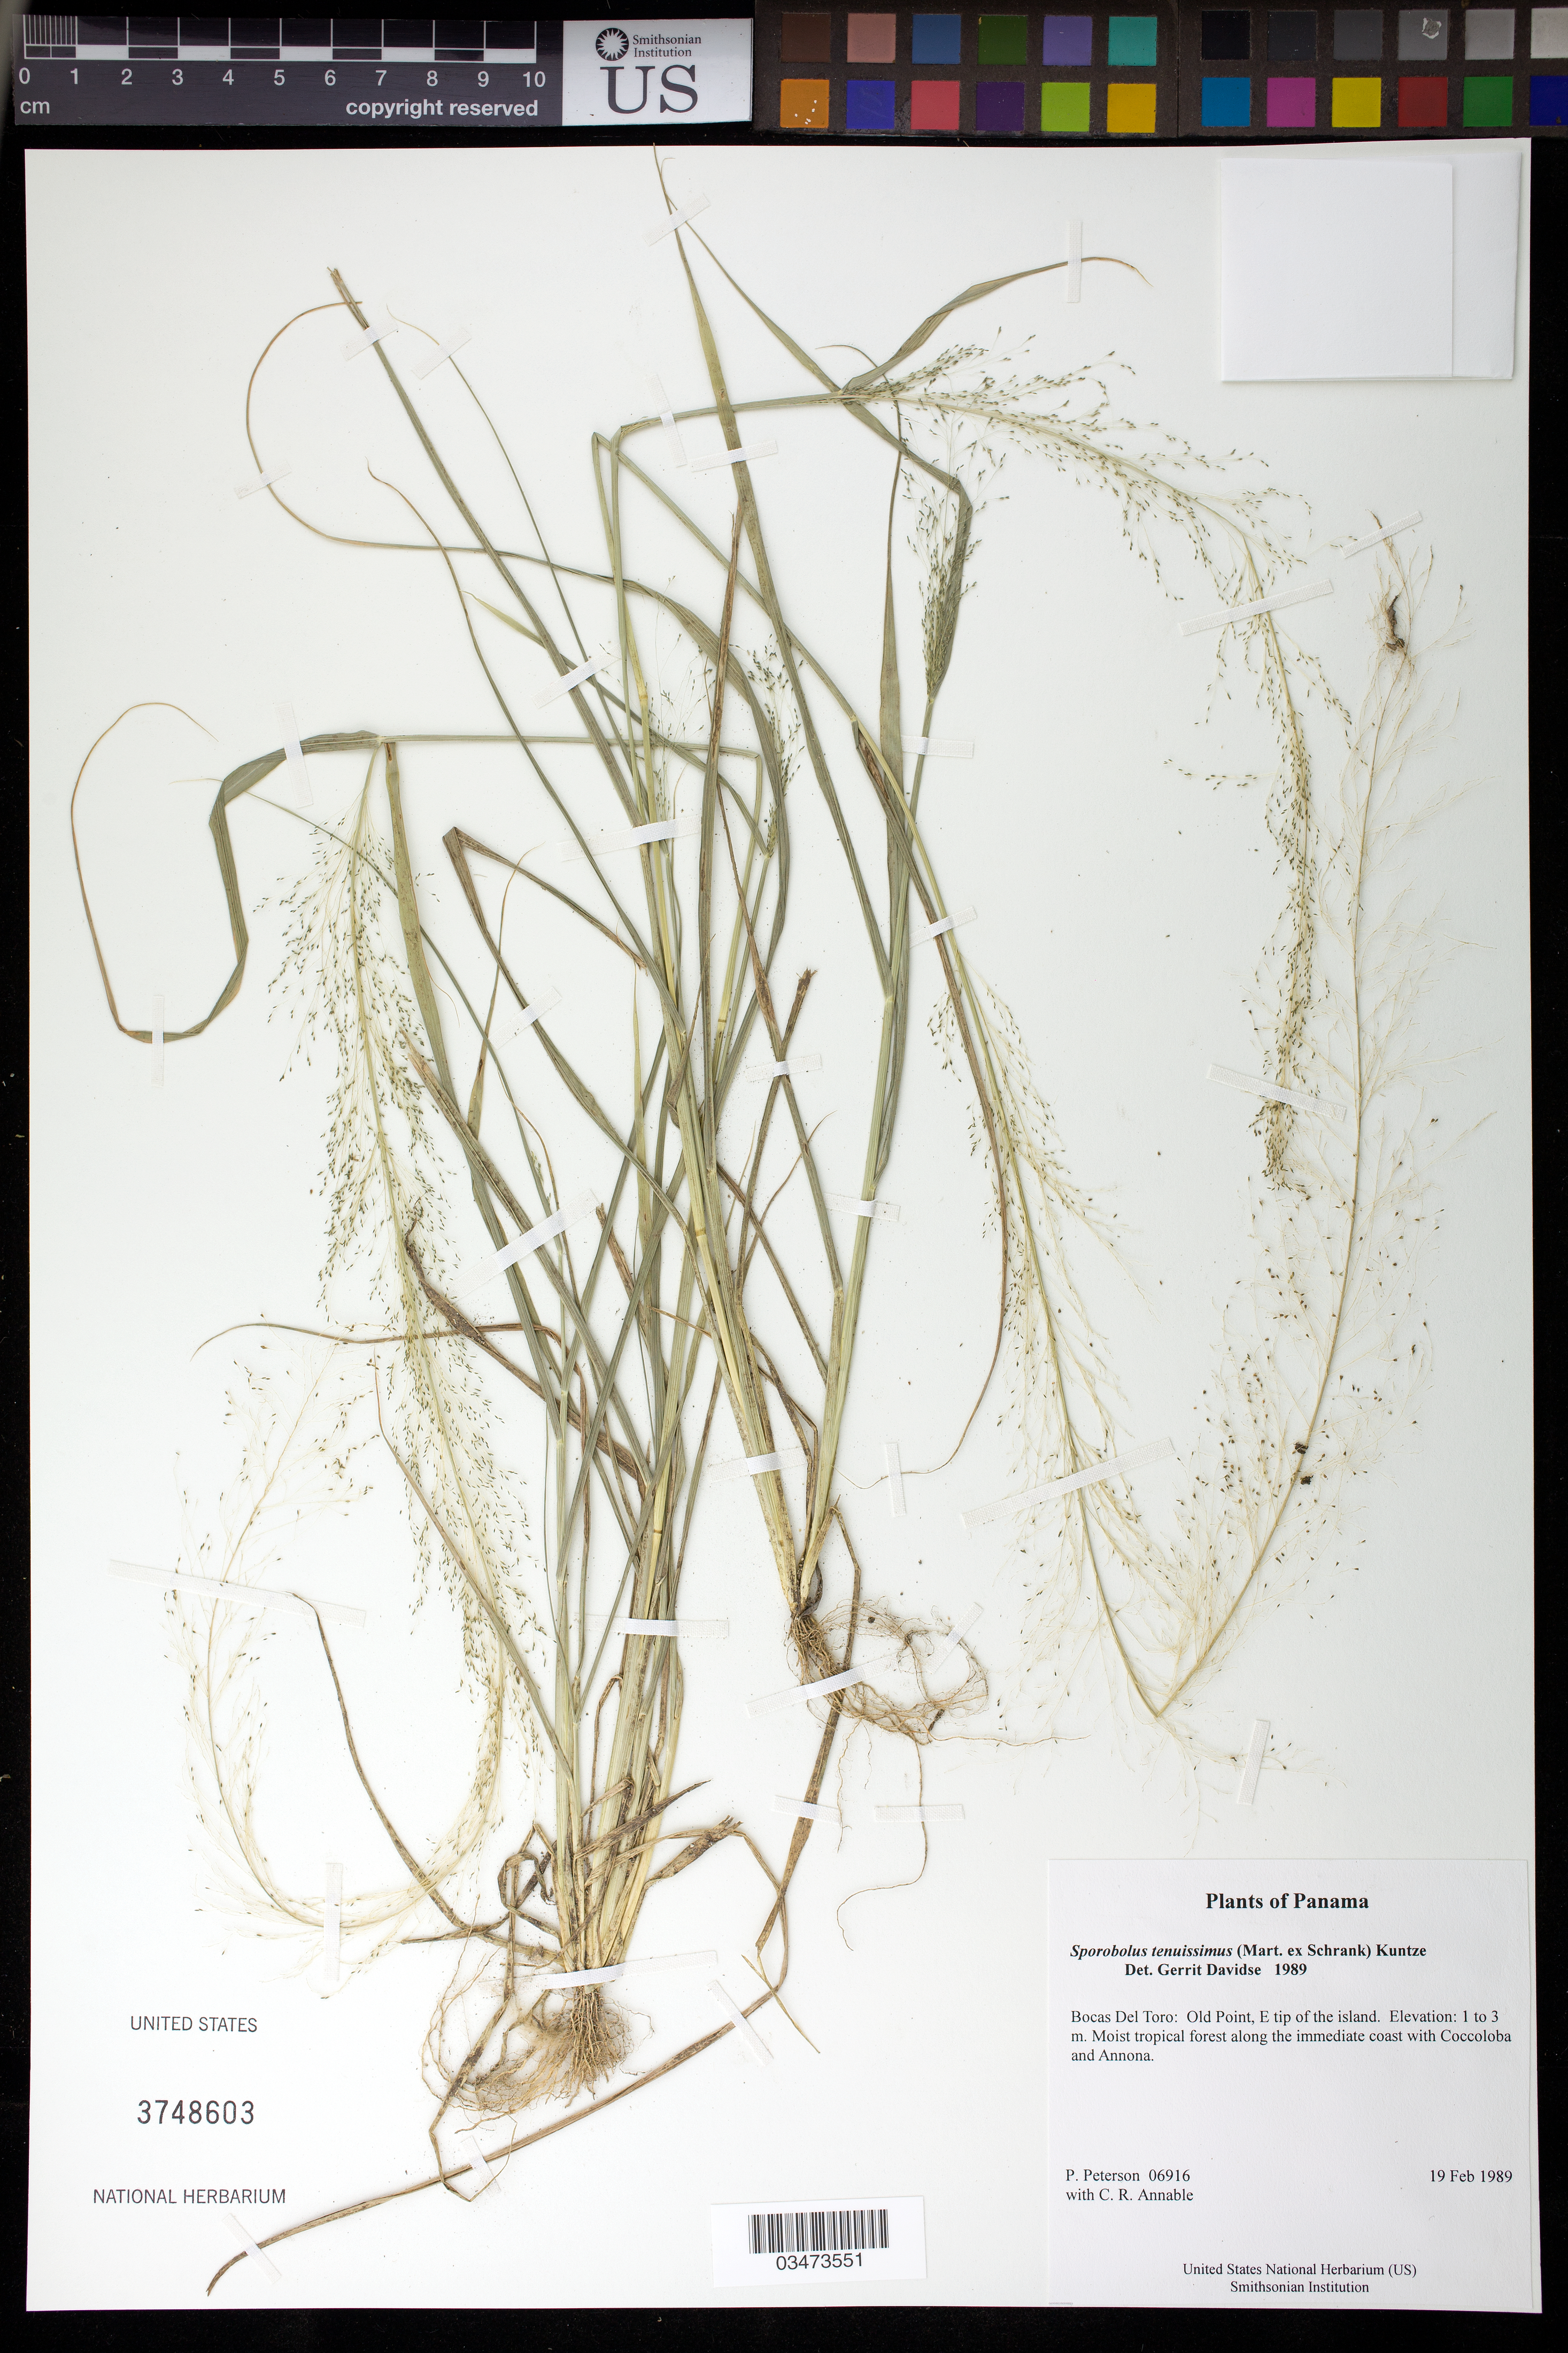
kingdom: Plantae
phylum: Tracheophyta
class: Liliopsida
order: Poales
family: Poaceae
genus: Sporobolus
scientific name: Sporobolus tenuissimus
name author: (Mart. ex Schrank) Kuntze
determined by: Davidse, Gerrit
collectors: P. M. Peterson & C. R. Annable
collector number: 06916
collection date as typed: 19 Feb 1989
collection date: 1989-02-19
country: Panama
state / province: Bocas del Toro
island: Bastimentos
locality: Old Point, E tip of the island.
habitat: Moist tropical forest along the immediate coast with Coccoloba and Annona.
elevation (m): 1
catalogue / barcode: US 3748603